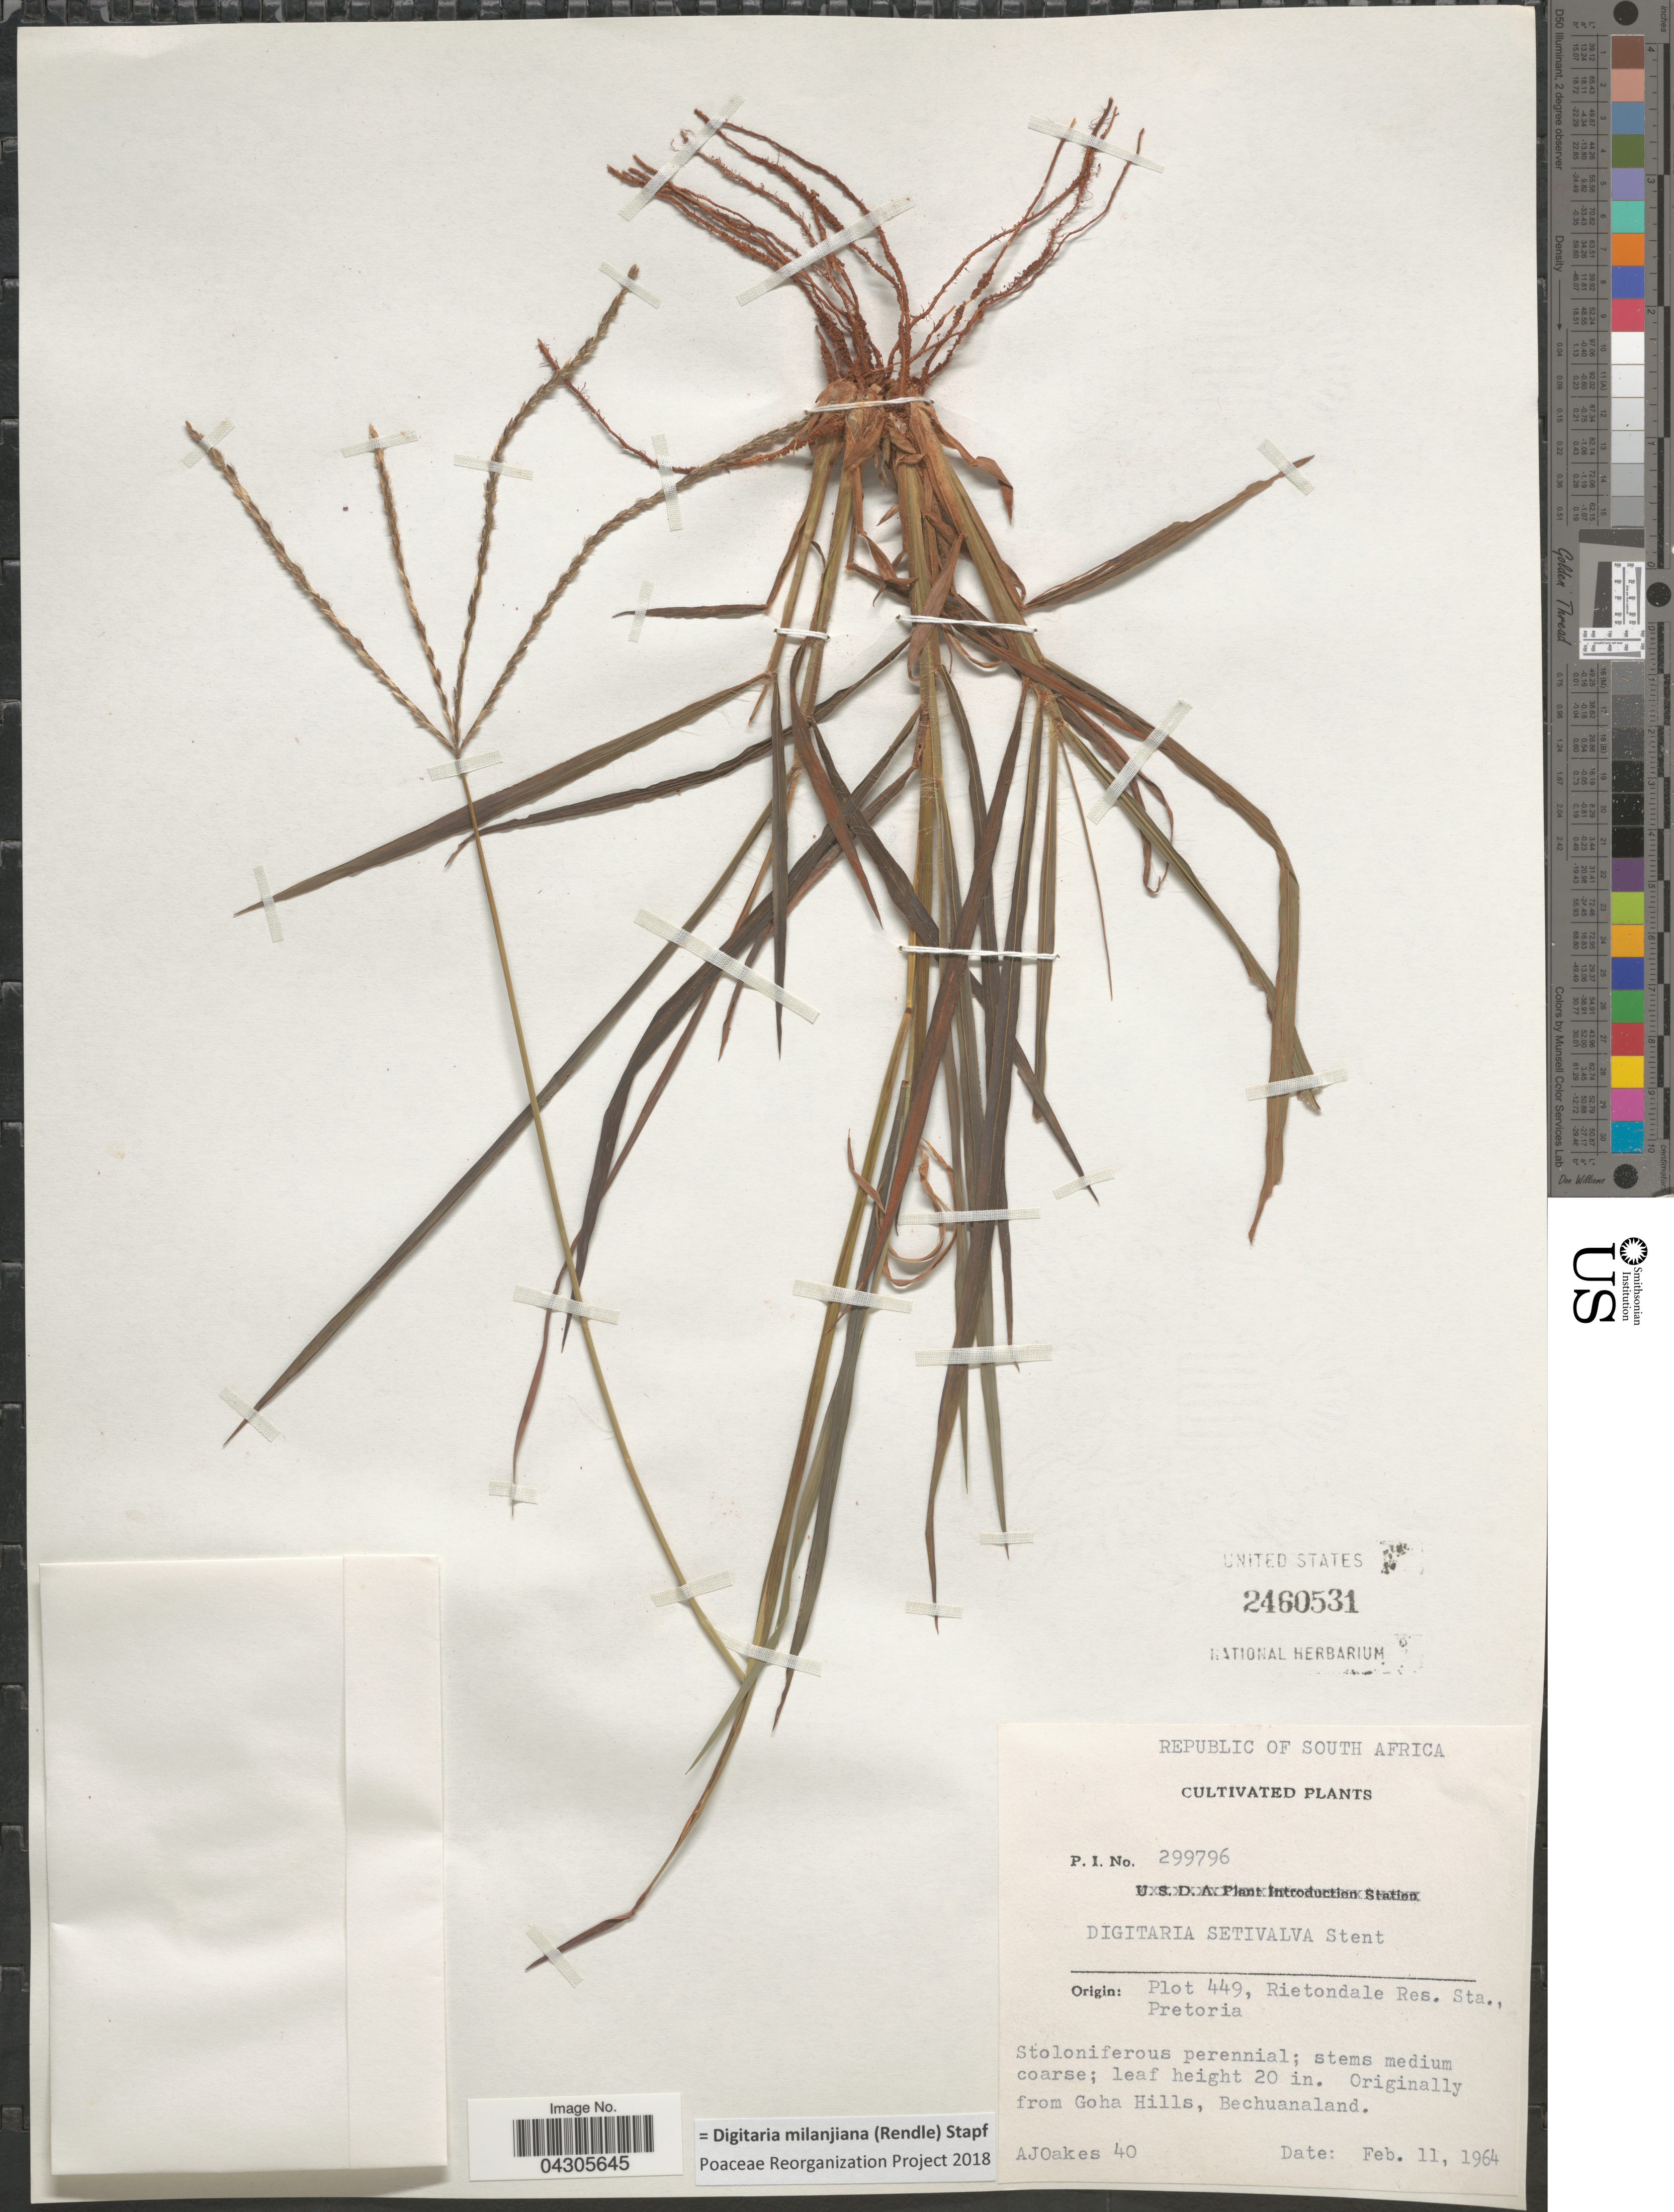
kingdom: Plantae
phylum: Tracheophyta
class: Liliopsida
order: Poales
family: Poaceae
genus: Digitaria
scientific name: Digitaria milanjiana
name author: (Rendle) Stapf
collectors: A. Oakes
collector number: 40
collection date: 1964-02-11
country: South Africa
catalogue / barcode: US 2460531